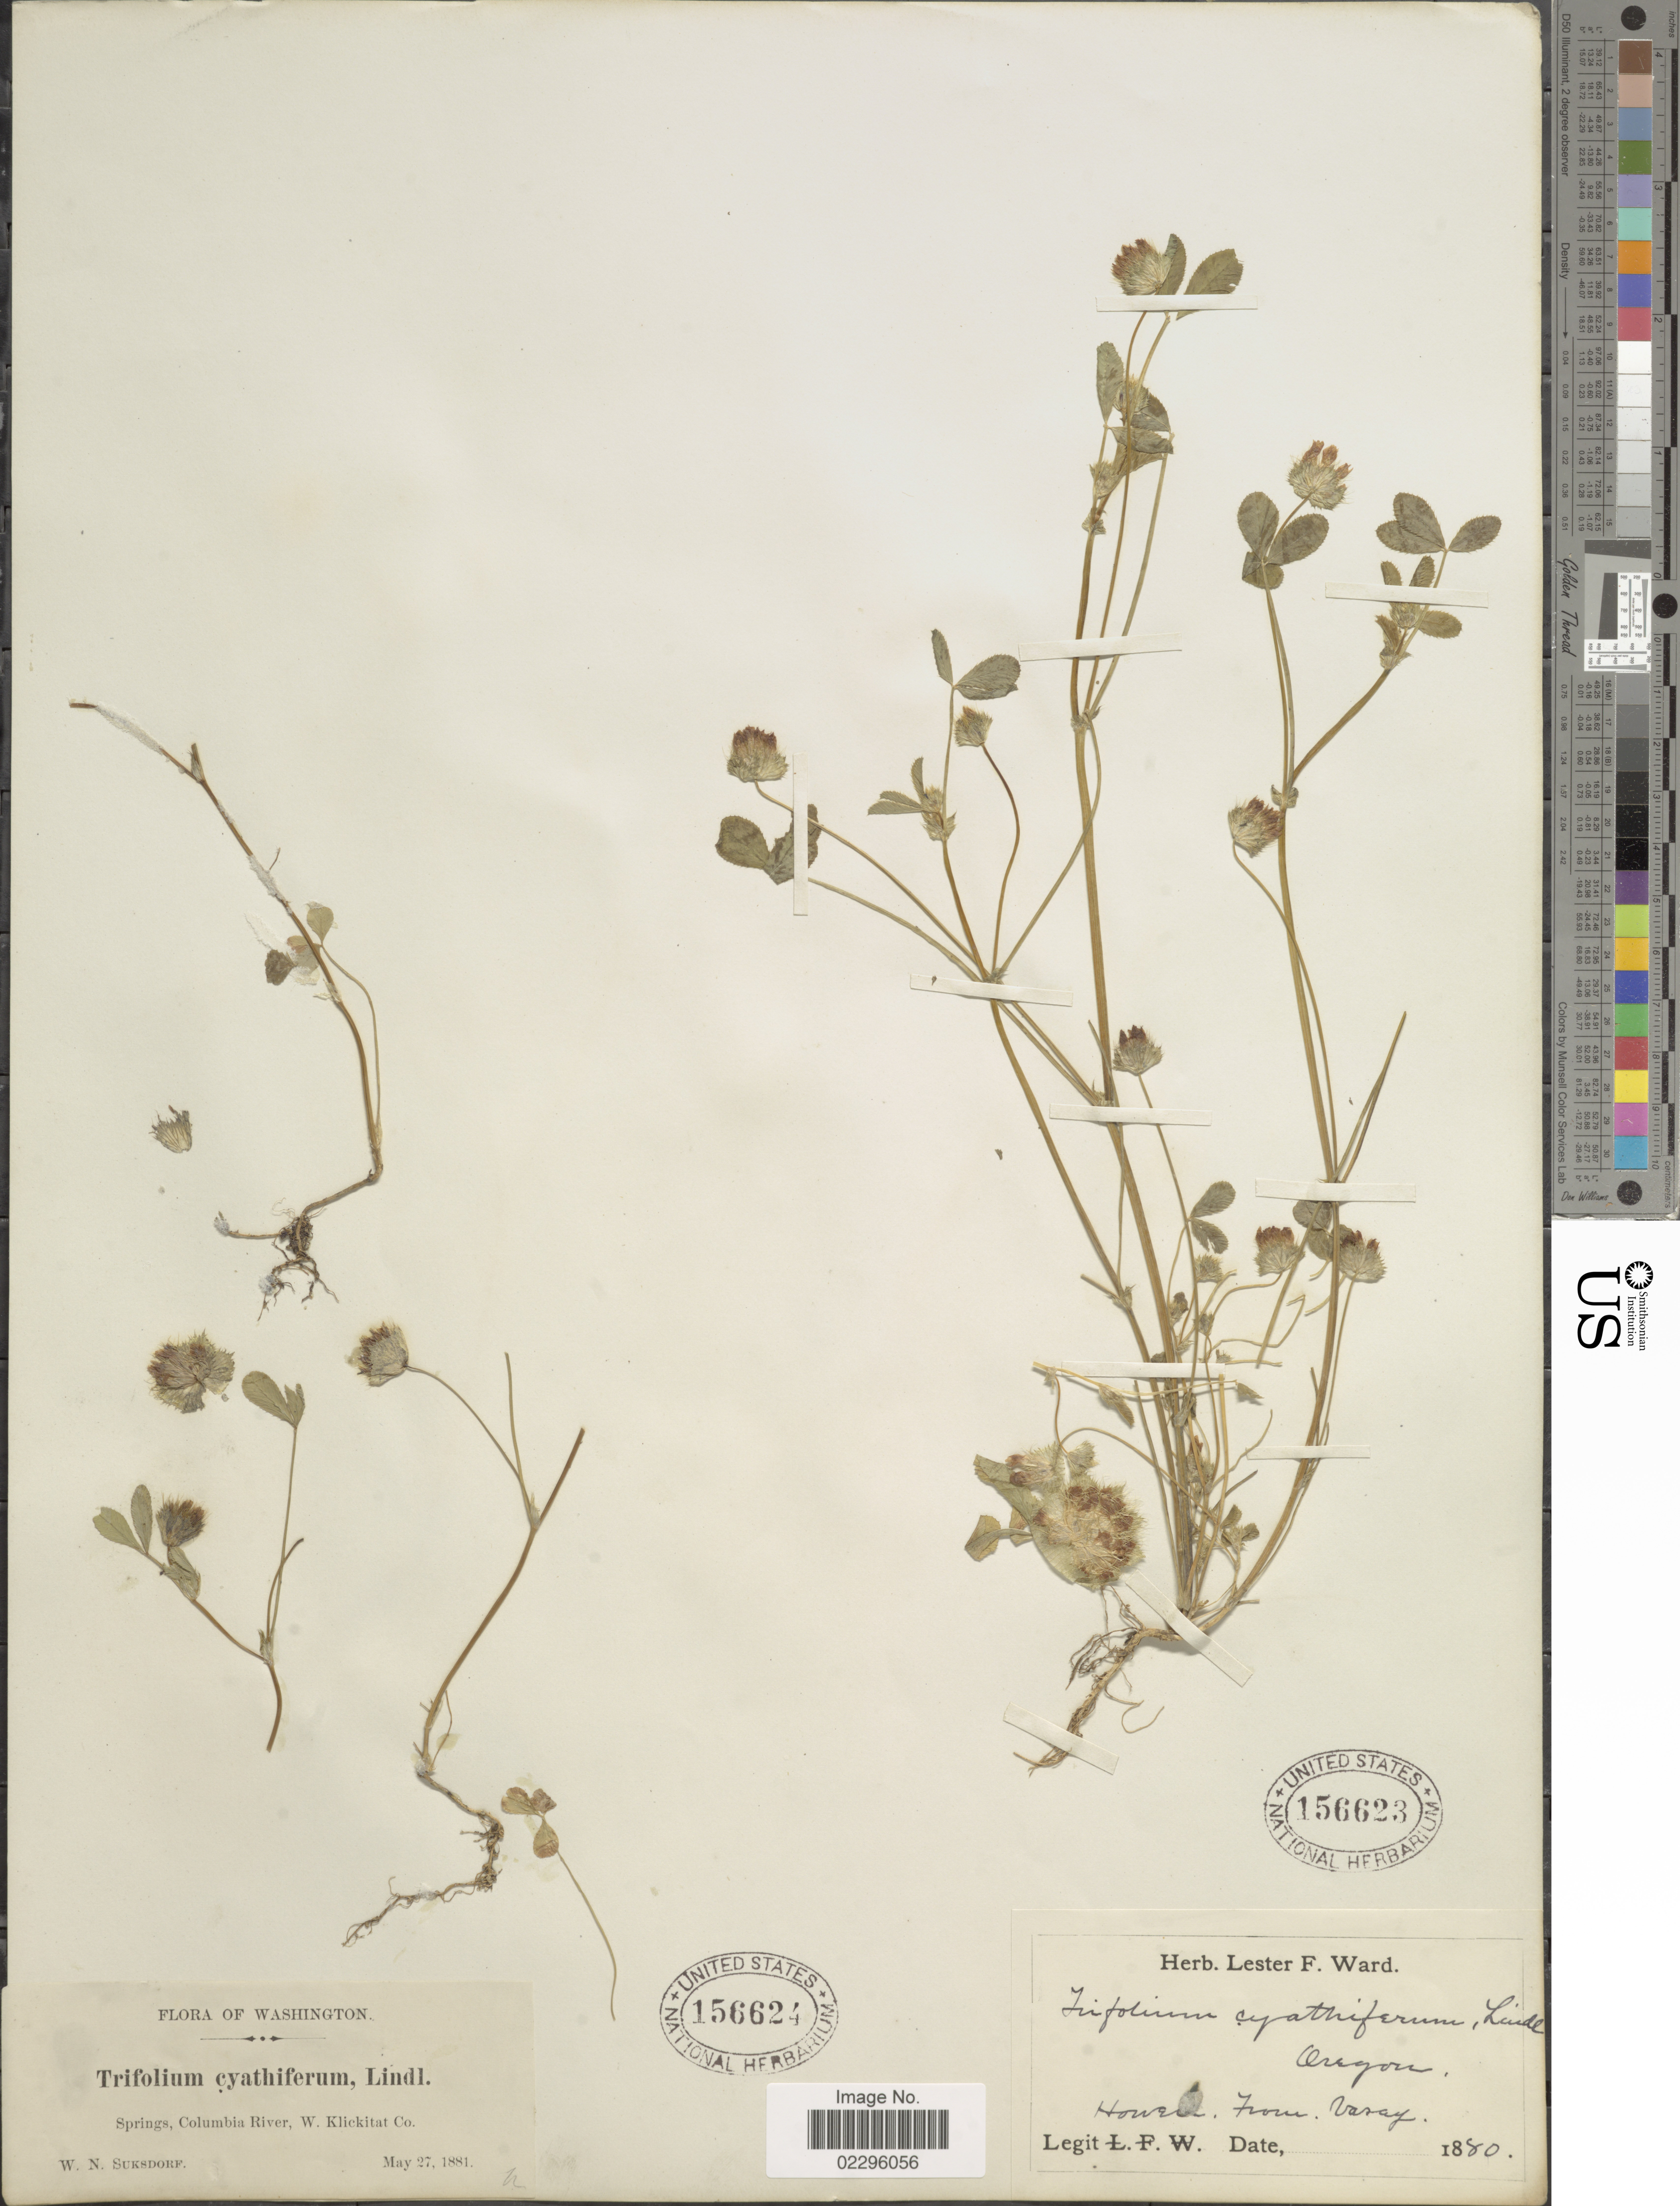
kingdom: Plantae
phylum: Tracheophyta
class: Magnoliopsida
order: Fabales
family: Fabaceae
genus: Trifolium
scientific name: Trifolium cyathiferum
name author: Lindl.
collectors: W. N. Suksdorf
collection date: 1881-05-27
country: United States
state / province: Washington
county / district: Klickitat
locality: Springs, Colombia River, W. Klickitat Co.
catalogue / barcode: US 156624